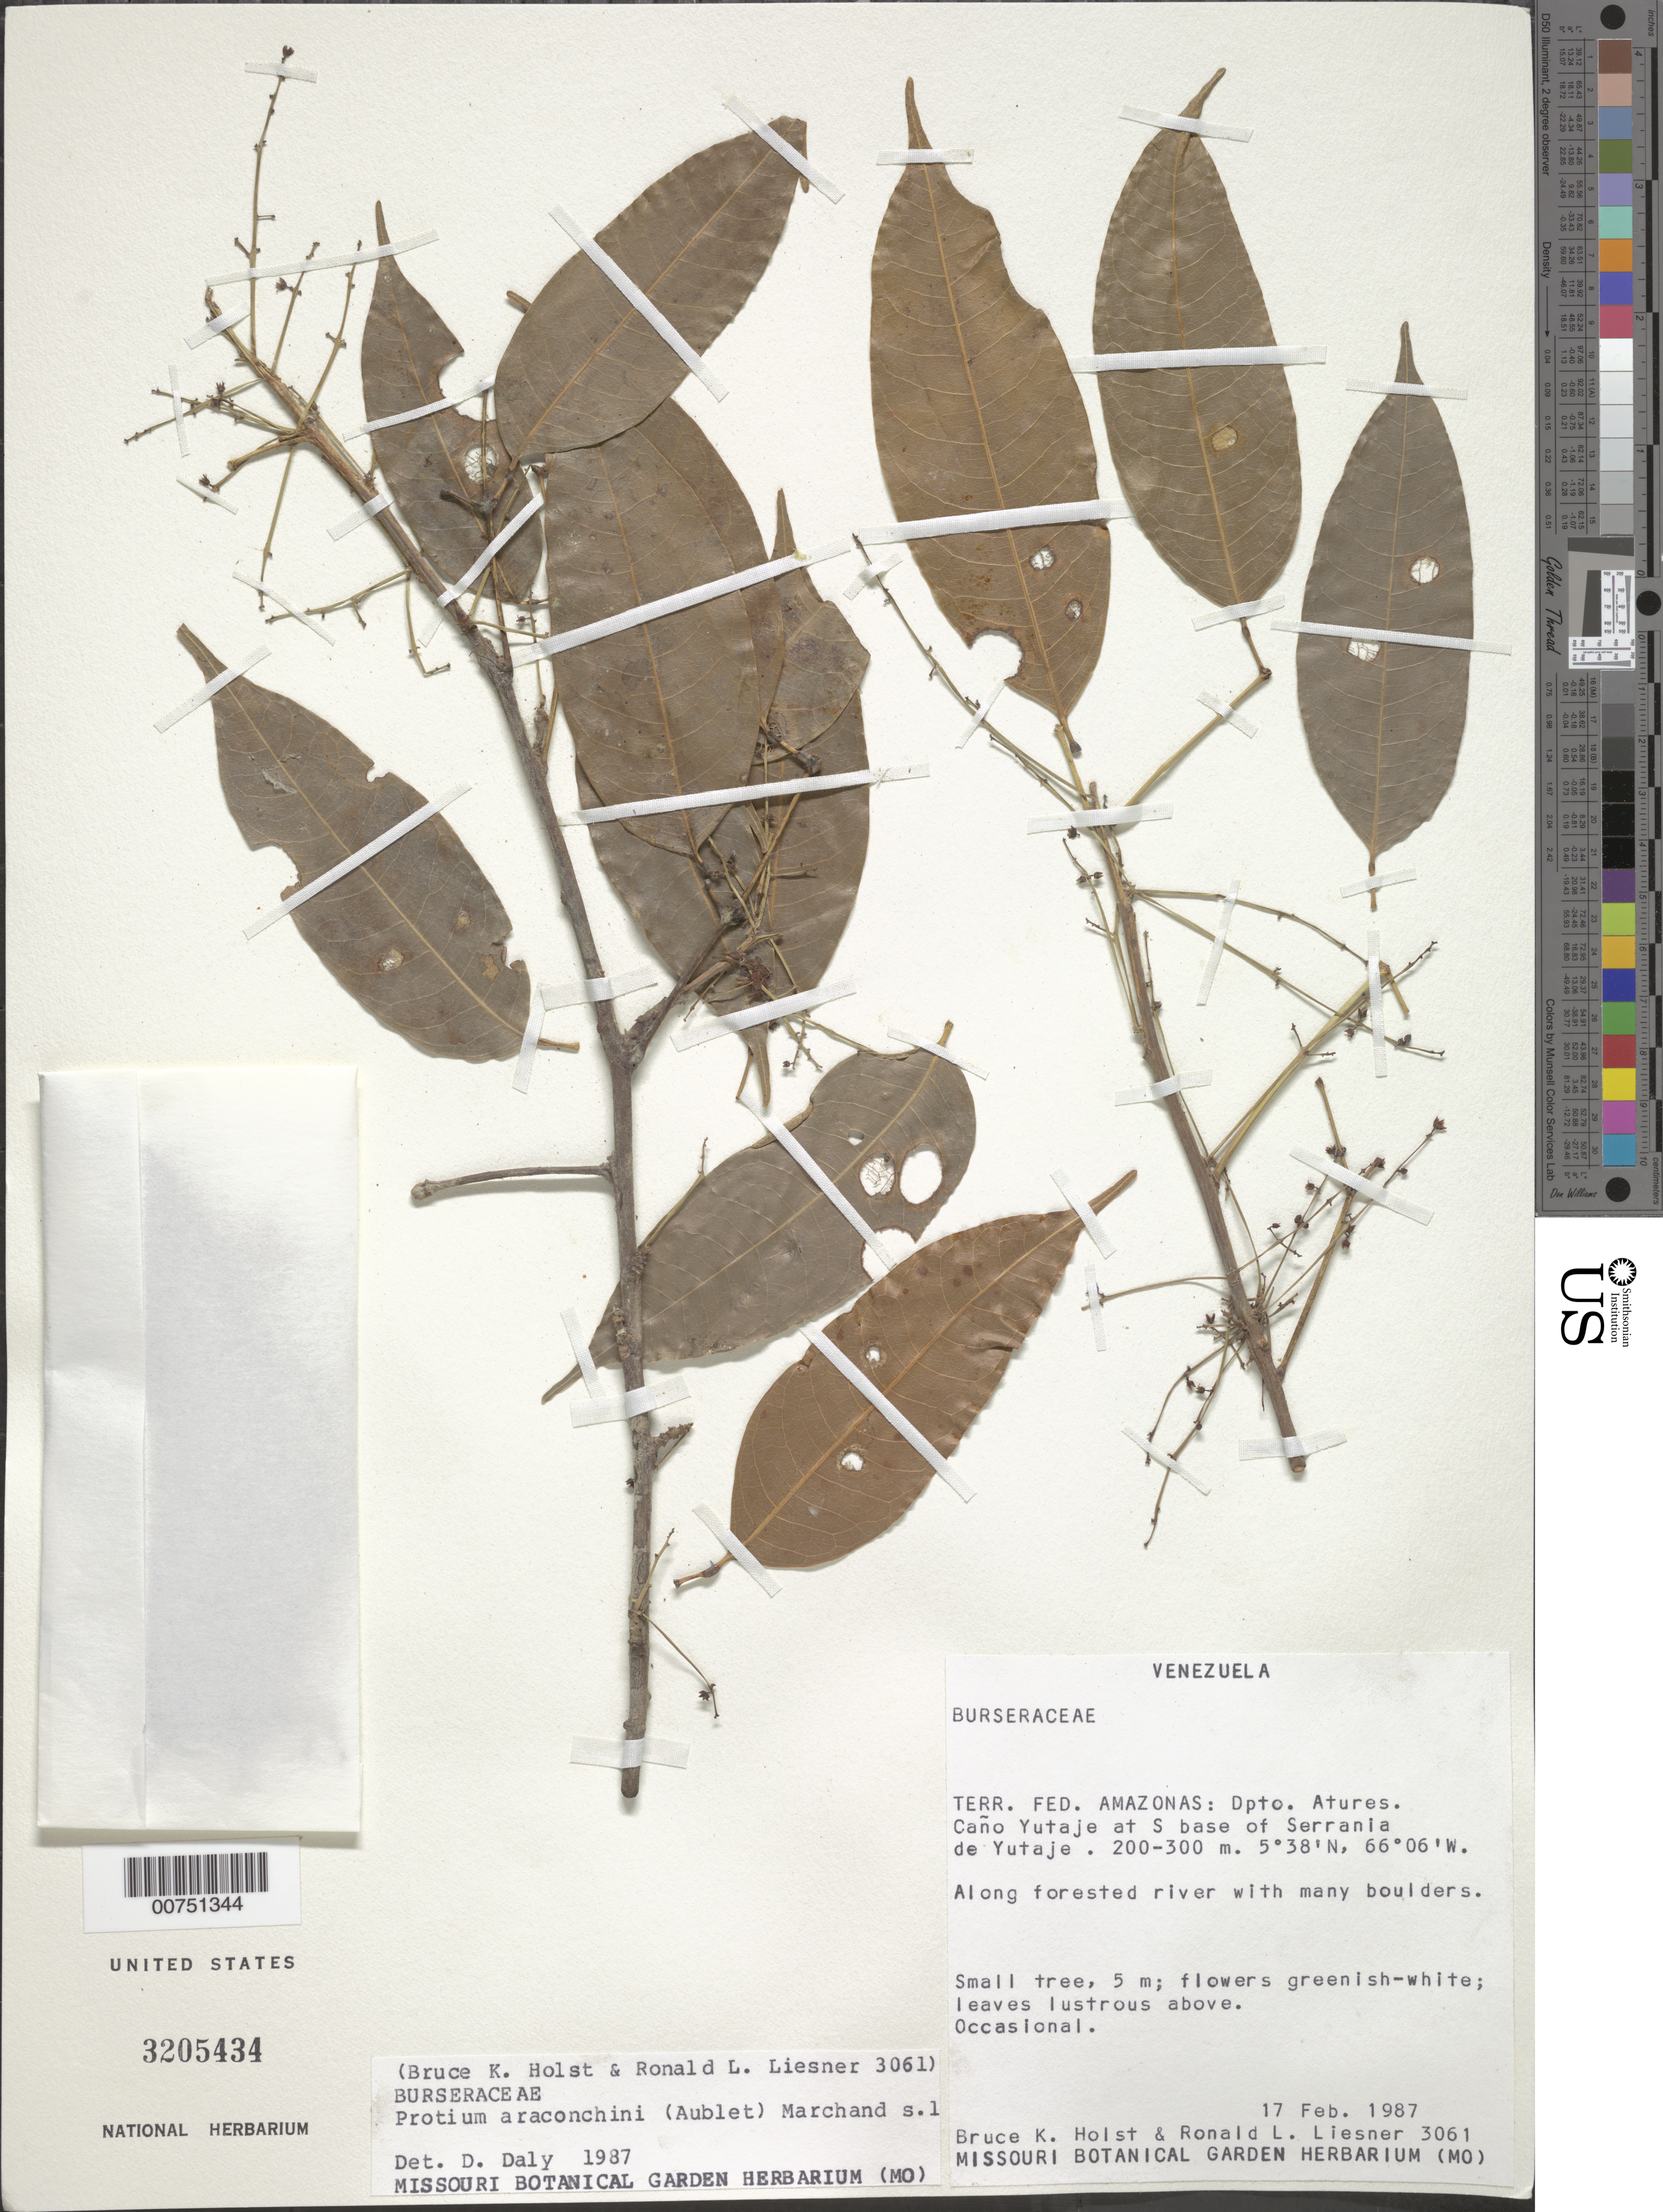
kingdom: Plantae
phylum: Tracheophyta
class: Magnoliopsida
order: Sapindales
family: Burseraceae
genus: Protium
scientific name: Protium aracouchini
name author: (Aubl.) Marchand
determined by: Daly, D. C.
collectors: B. Holst & R. L. Liesner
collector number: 3061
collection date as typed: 17-Feb-87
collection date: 1987-02-17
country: Venezuela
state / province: Amazonas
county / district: Atures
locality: Caño Yutajé at S base of Serranía de Yutajé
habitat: Along forested river with many boulders.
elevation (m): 200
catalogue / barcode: US 3205434